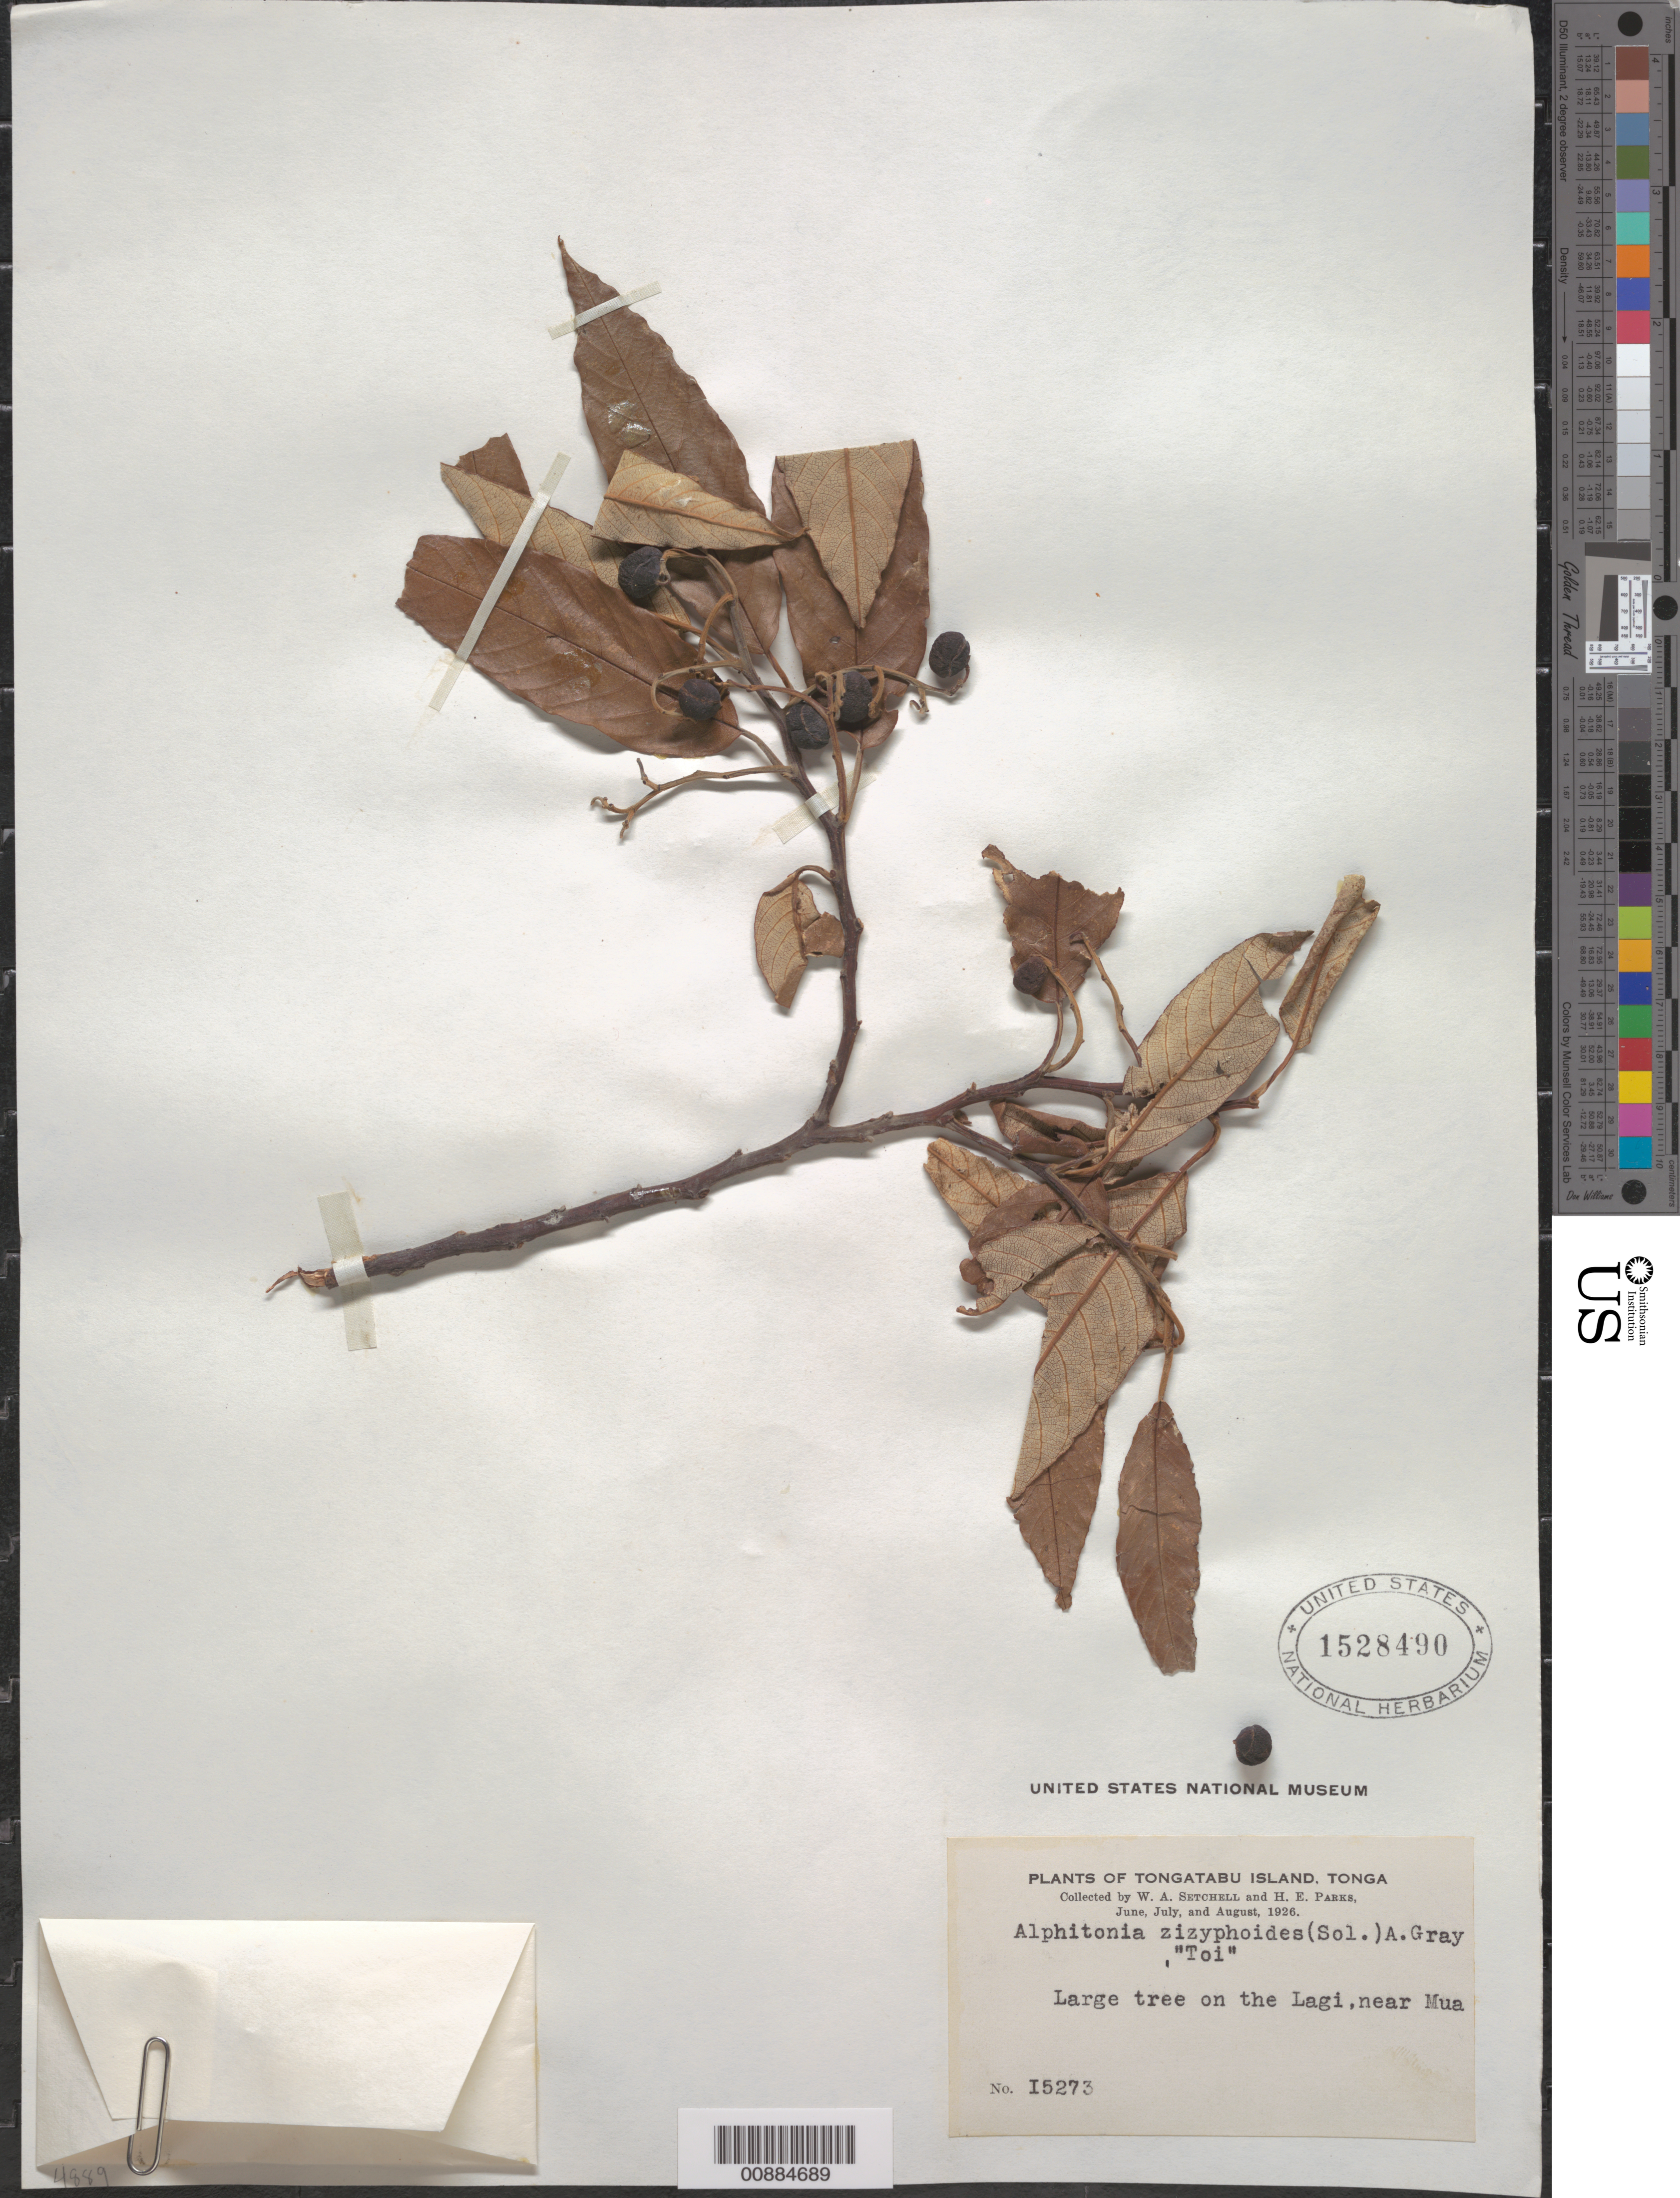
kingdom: Plantae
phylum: Tracheophyta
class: Magnoliopsida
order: Rosales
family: Rhamnaceae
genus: Alphitonia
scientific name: Alphitonia zizyphoides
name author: (Sol. ex Spreng.) A. Gray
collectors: W. Setchell & H. E. Parks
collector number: I 5273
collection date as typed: Jun 1926 to Aug 1926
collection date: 1926-06/1926-08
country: Tonga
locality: On the Lagi, near Mua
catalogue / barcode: US 1528490